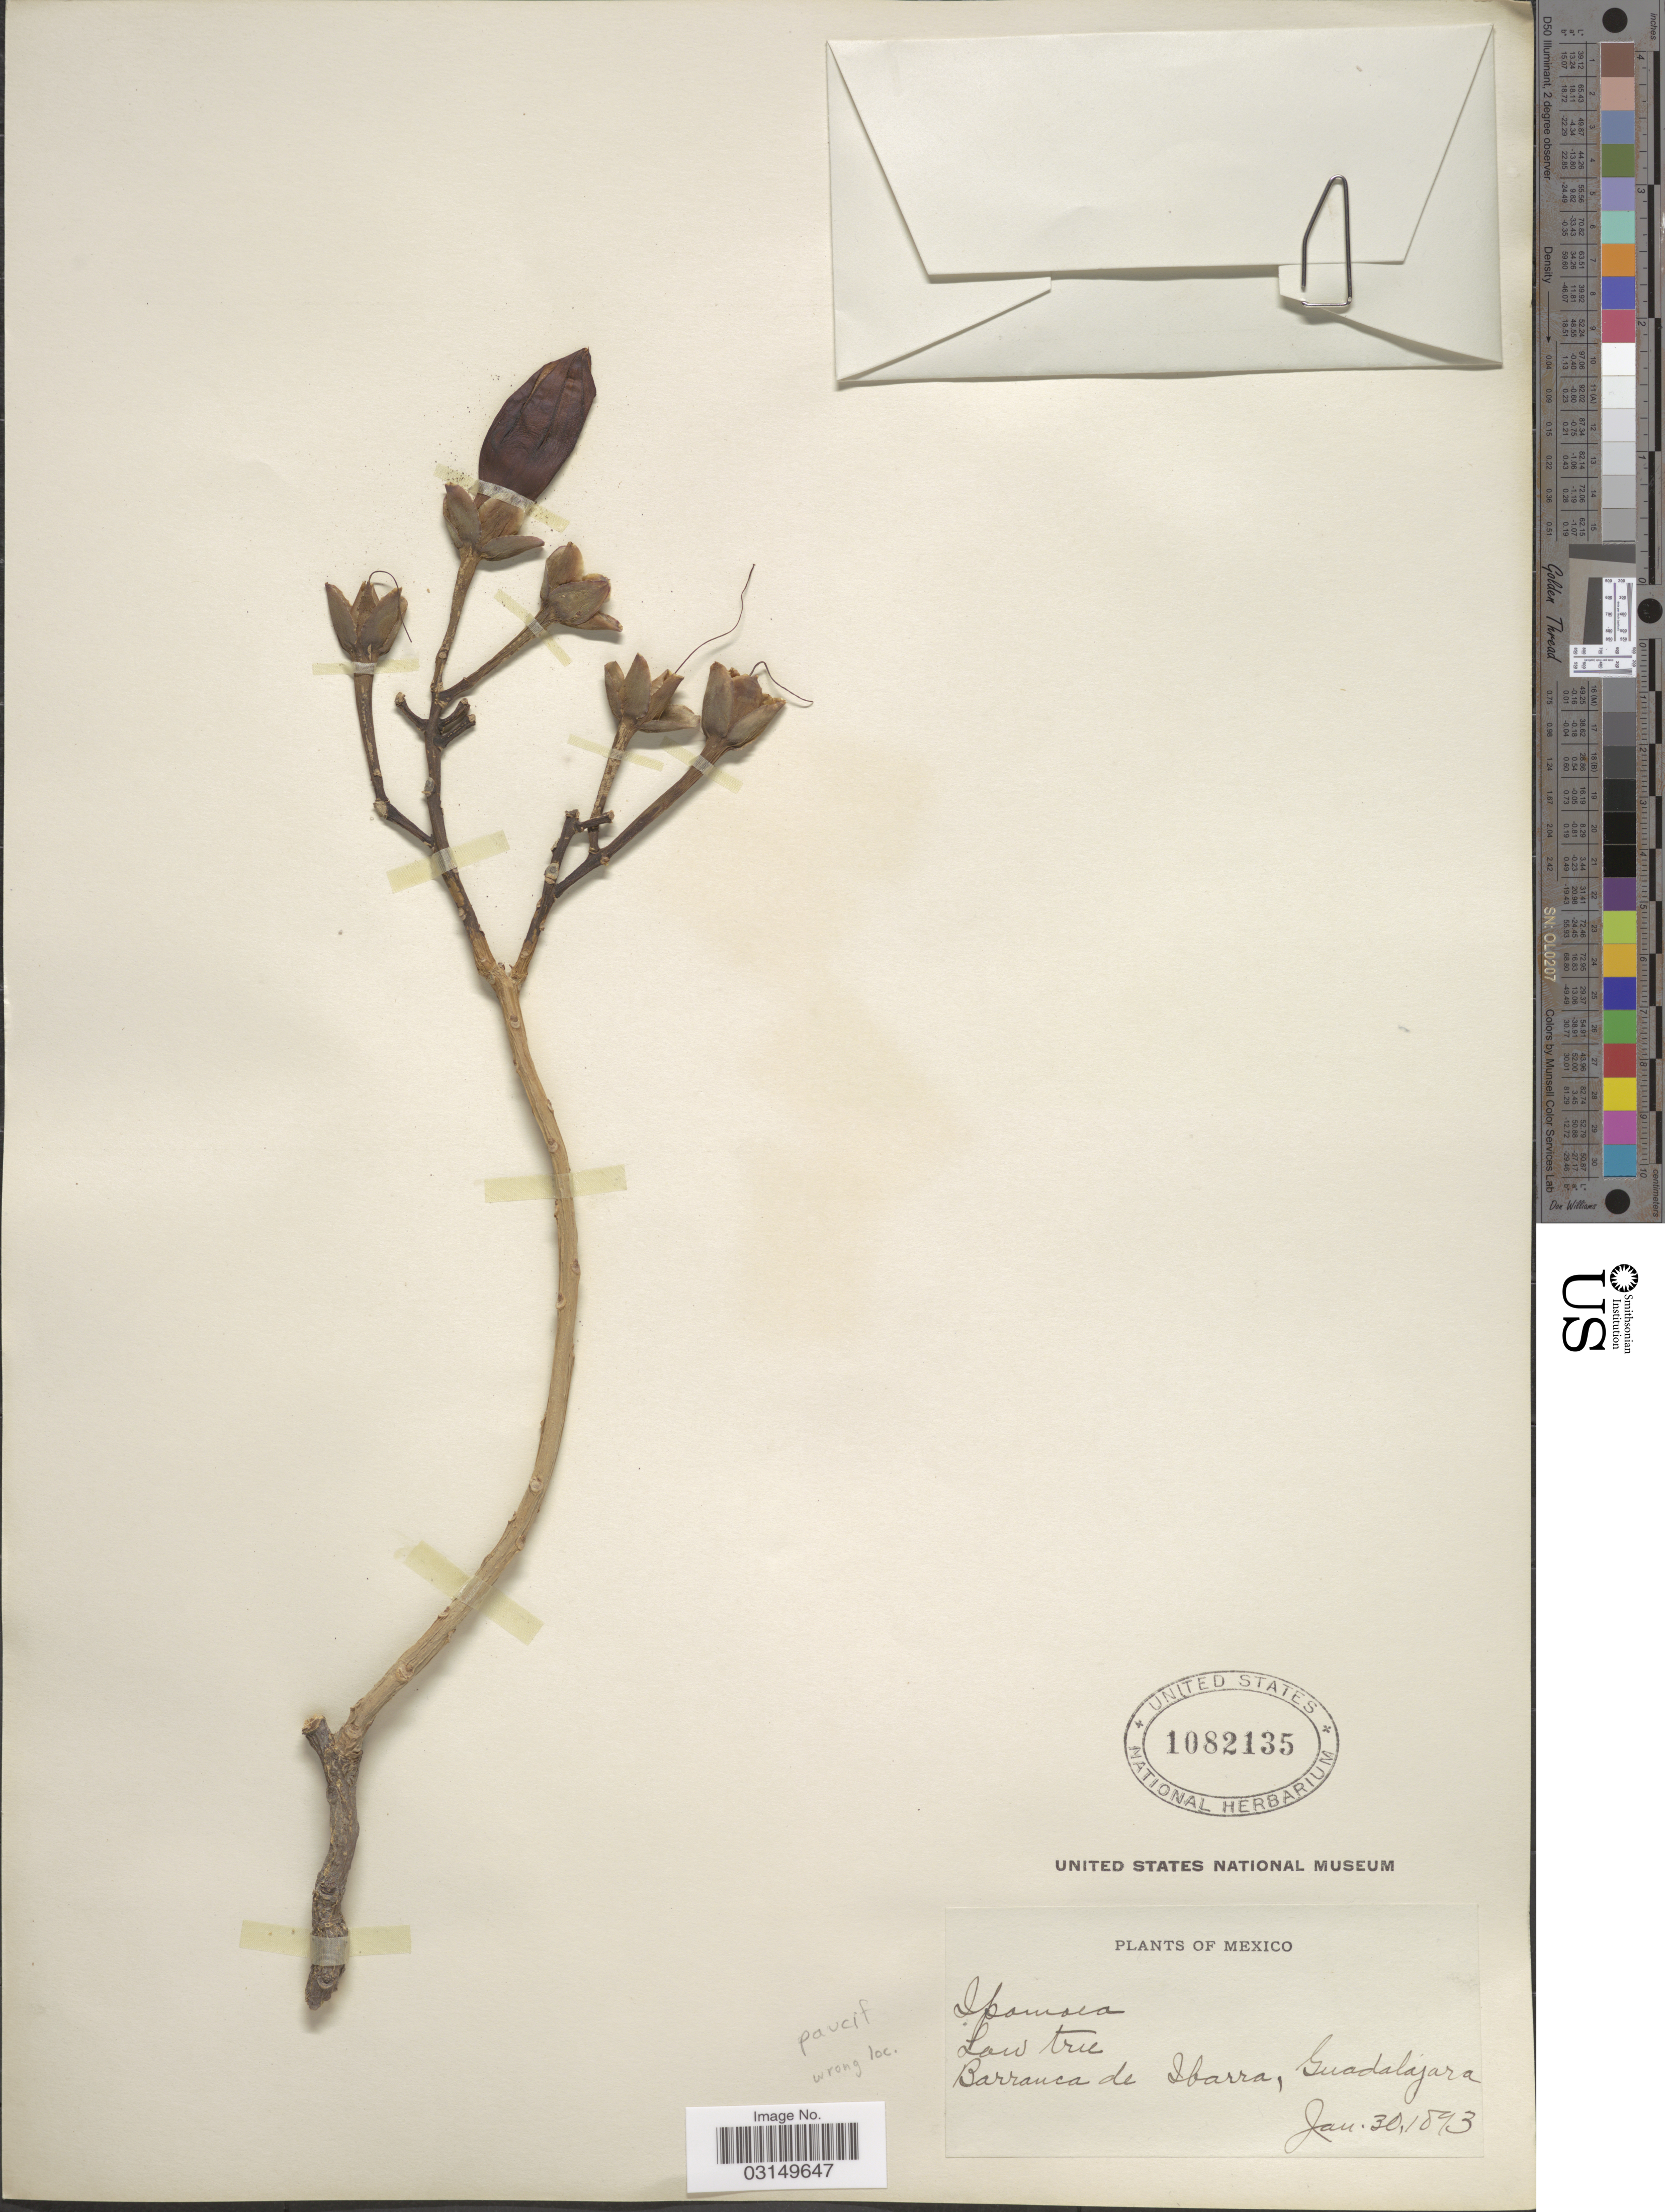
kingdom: Plantae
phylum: Tracheophyta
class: Magnoliopsida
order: Solanales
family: Convolvulaceae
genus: Ipomoea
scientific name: Ipomoea arborescens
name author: (Humb. & Bonpl. ex Willd.) G. Don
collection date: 1893-01-30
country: Mexico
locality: Barranca de Ibarra, Guadalajara.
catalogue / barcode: US 1082135